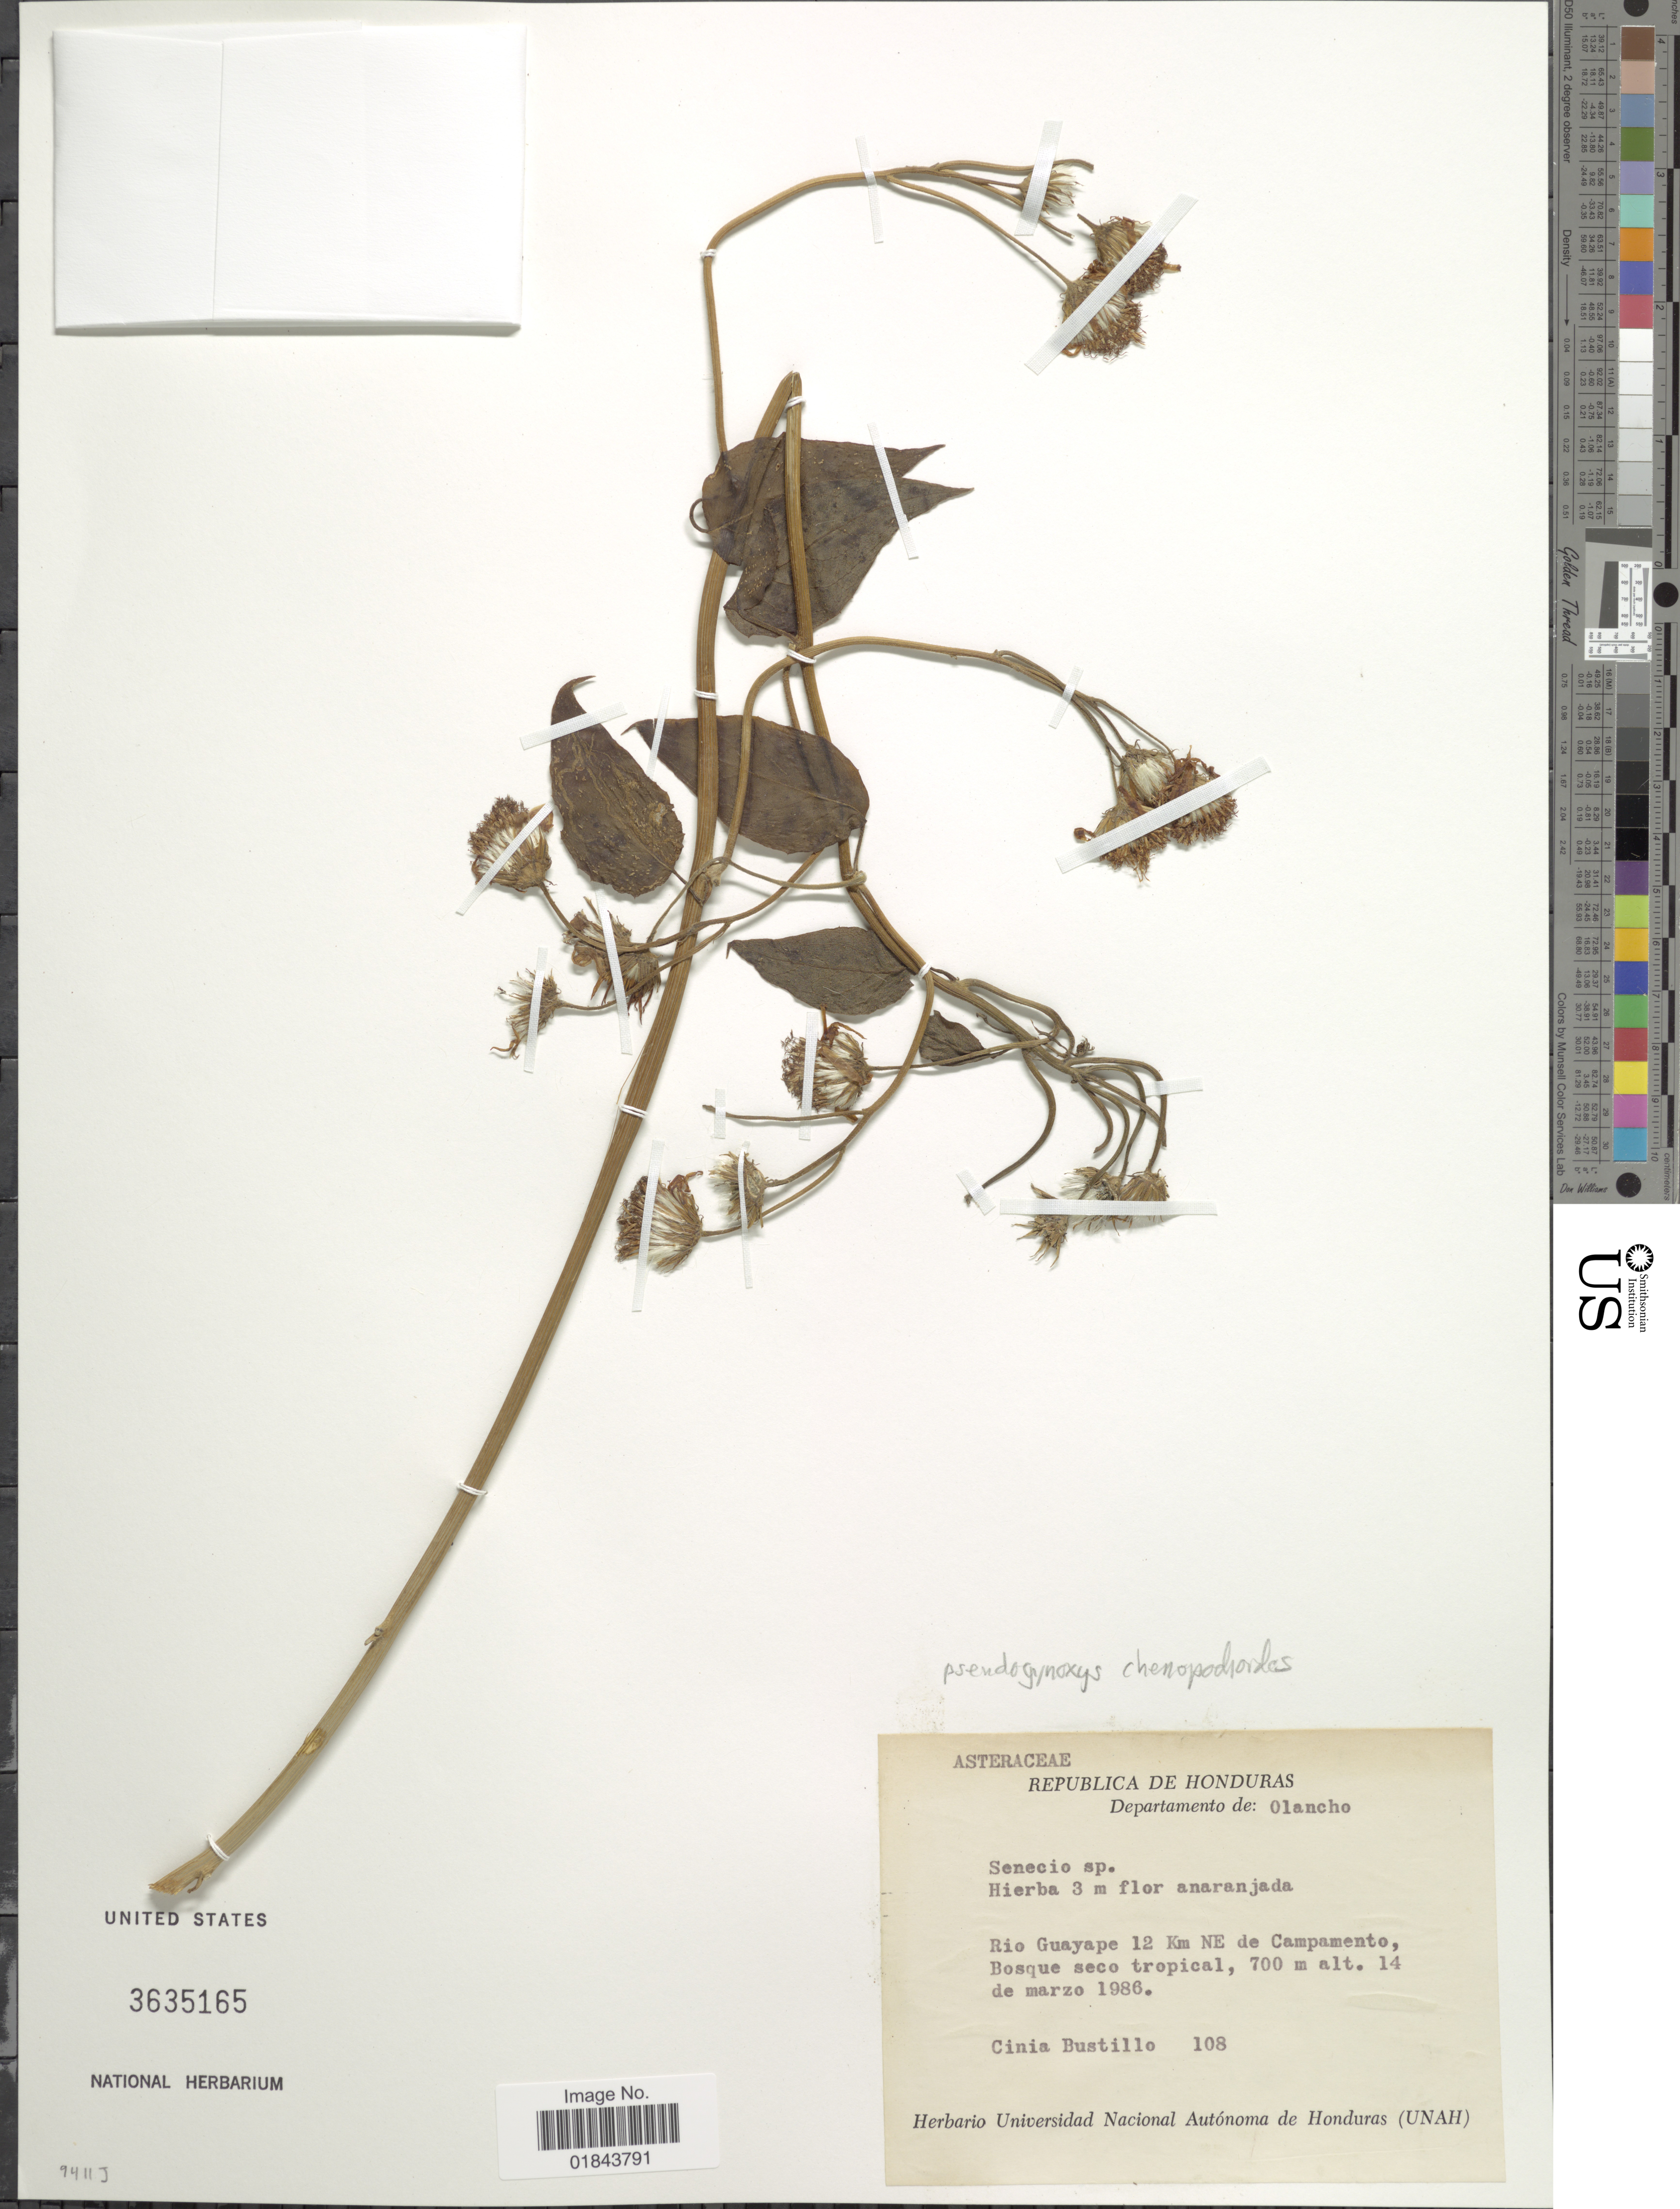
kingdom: Plantae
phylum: Tracheophyta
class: Magnoliopsida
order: Asterales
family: Asteraceae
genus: Pseudogynoxys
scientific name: Pseudogynoxys chenopodioides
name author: (Kunth) Cabrera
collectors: C. Bustillo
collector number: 108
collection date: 1986-03-14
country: Honduras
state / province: Olancho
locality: Departamento de: Olancho. Rio Guayape 12 Km NE de Campamento, Bosque seco tropical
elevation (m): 700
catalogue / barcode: US 3635165